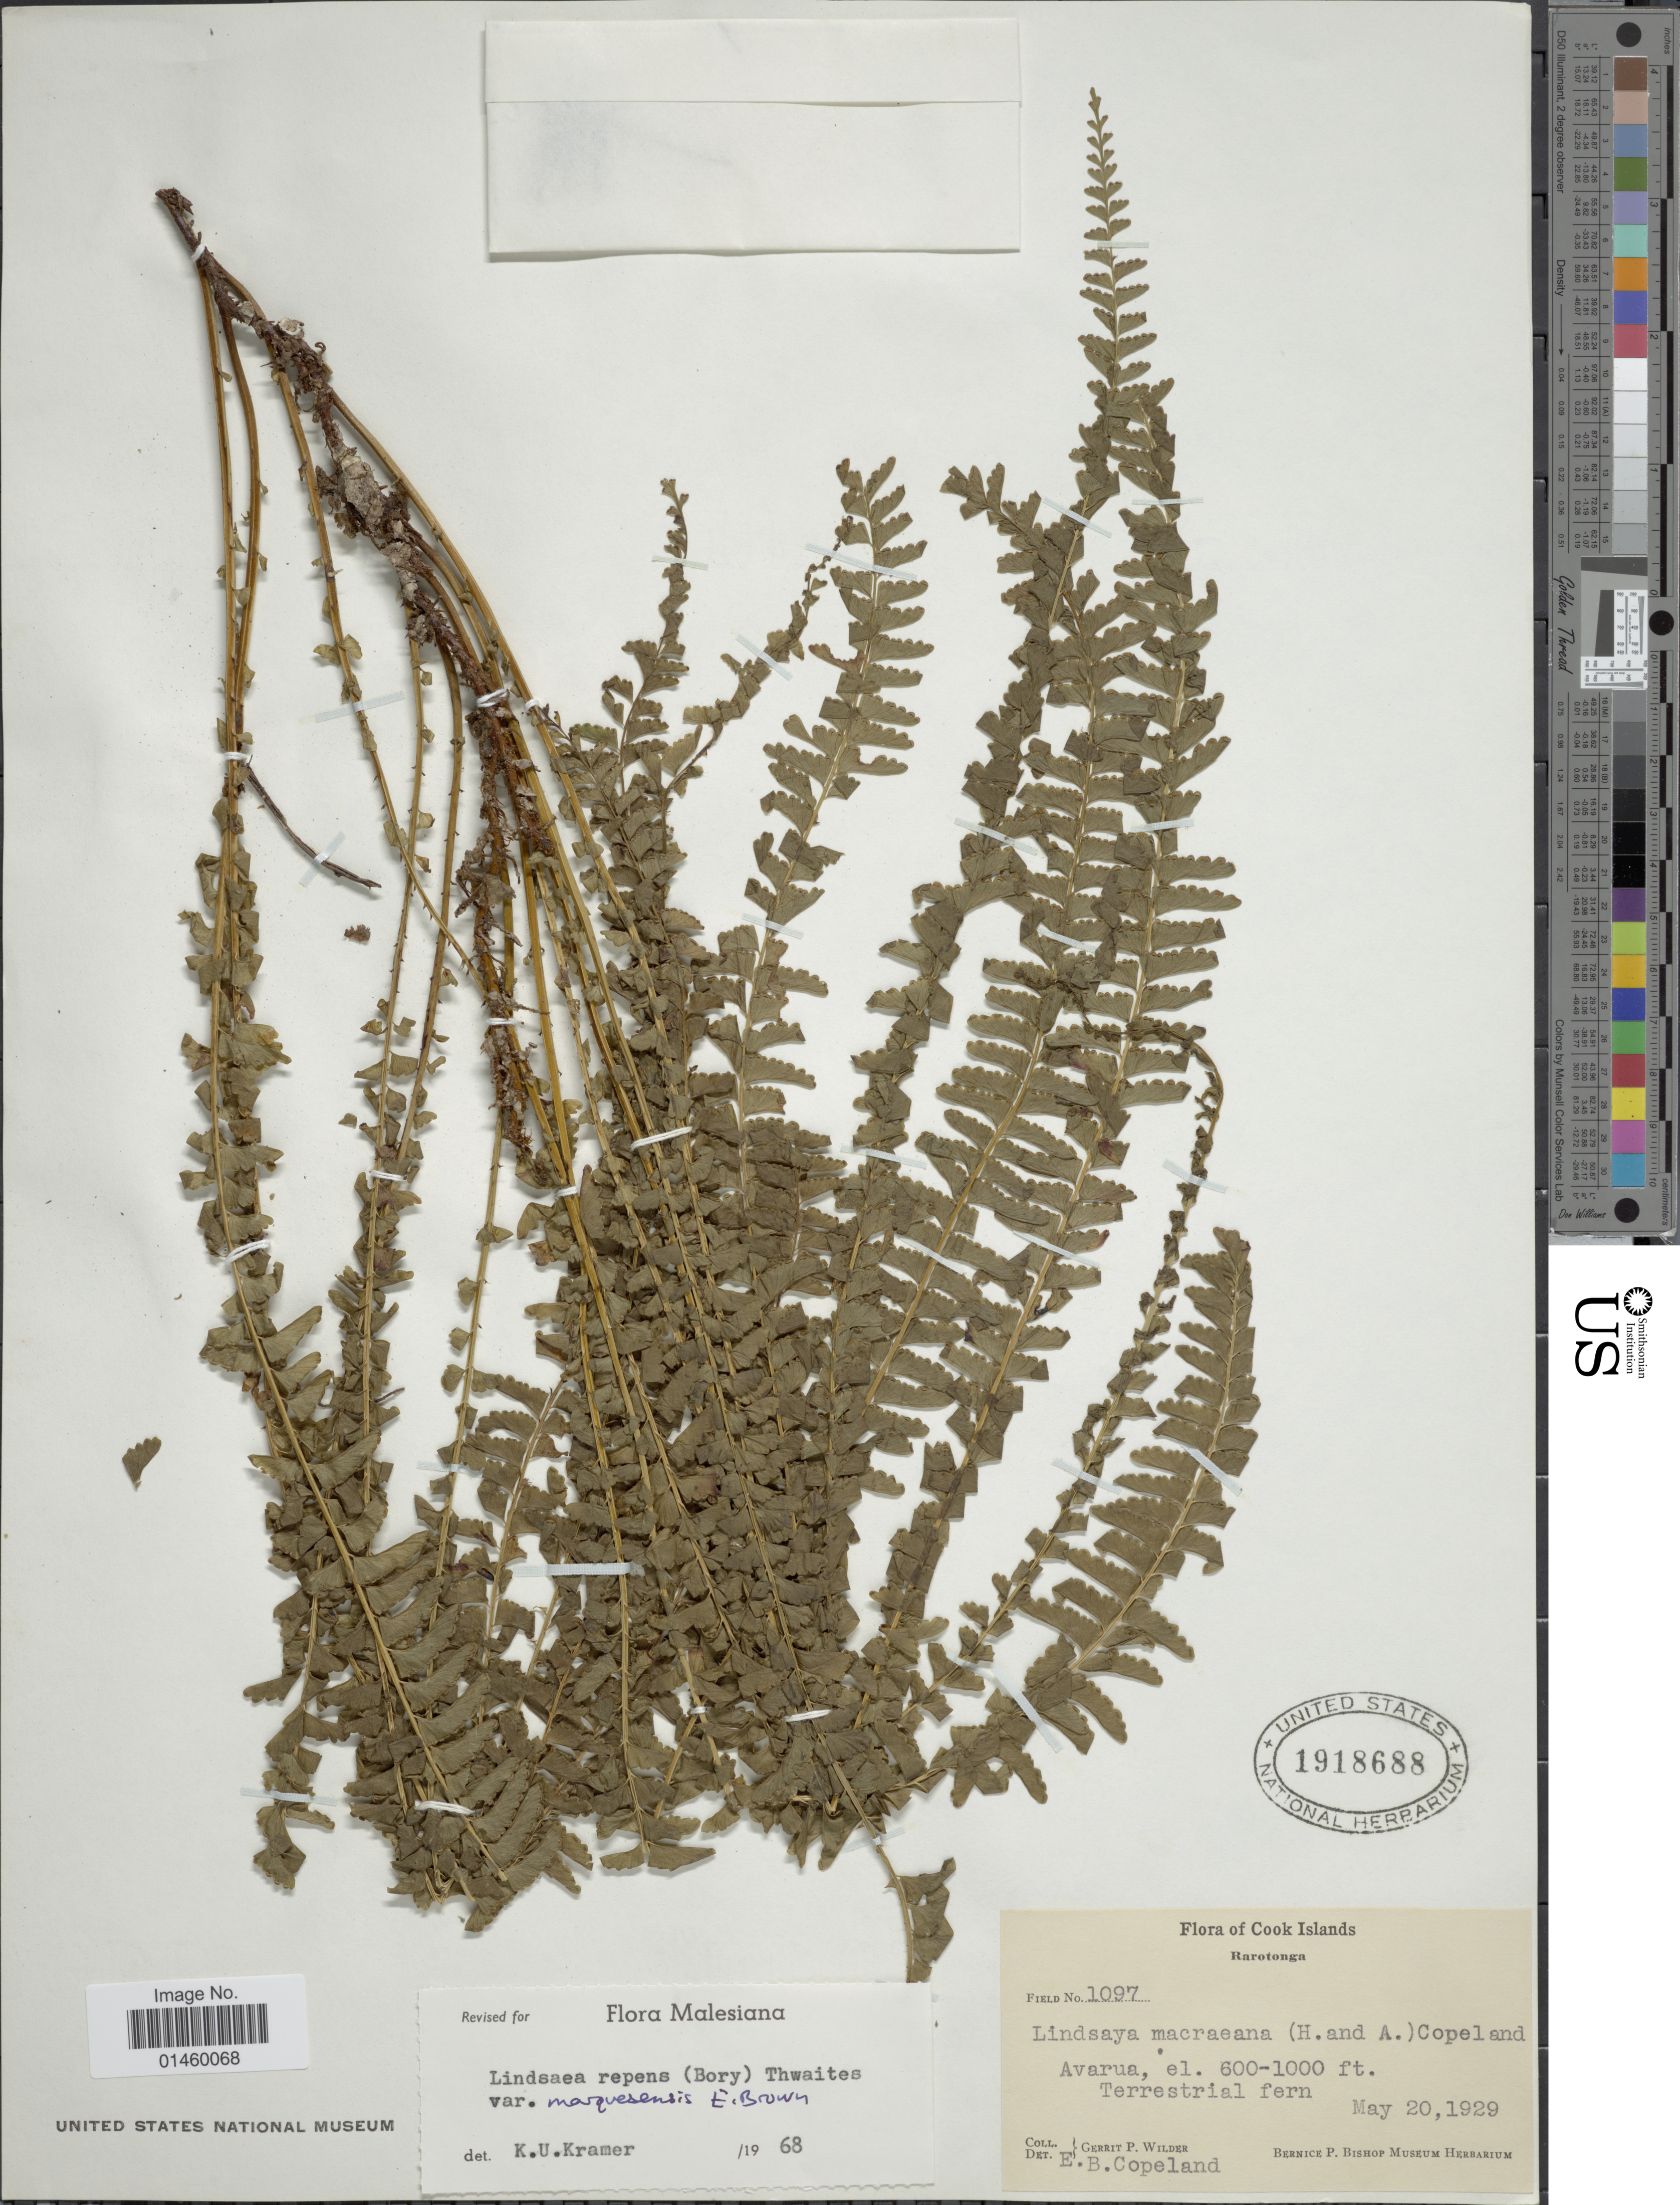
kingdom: Plantae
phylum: Tracheophyta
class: Polypodiopsida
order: Polypodiales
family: Lindsaeaceae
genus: Lindsaea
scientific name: Lindsaea repens var. marquesensis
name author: E.D. Br.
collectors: G. Wilder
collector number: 1097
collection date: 1929-05-20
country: Cook Islands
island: Rarotonga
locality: Rarotonga. Avarua.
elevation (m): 183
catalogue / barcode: US 1918688